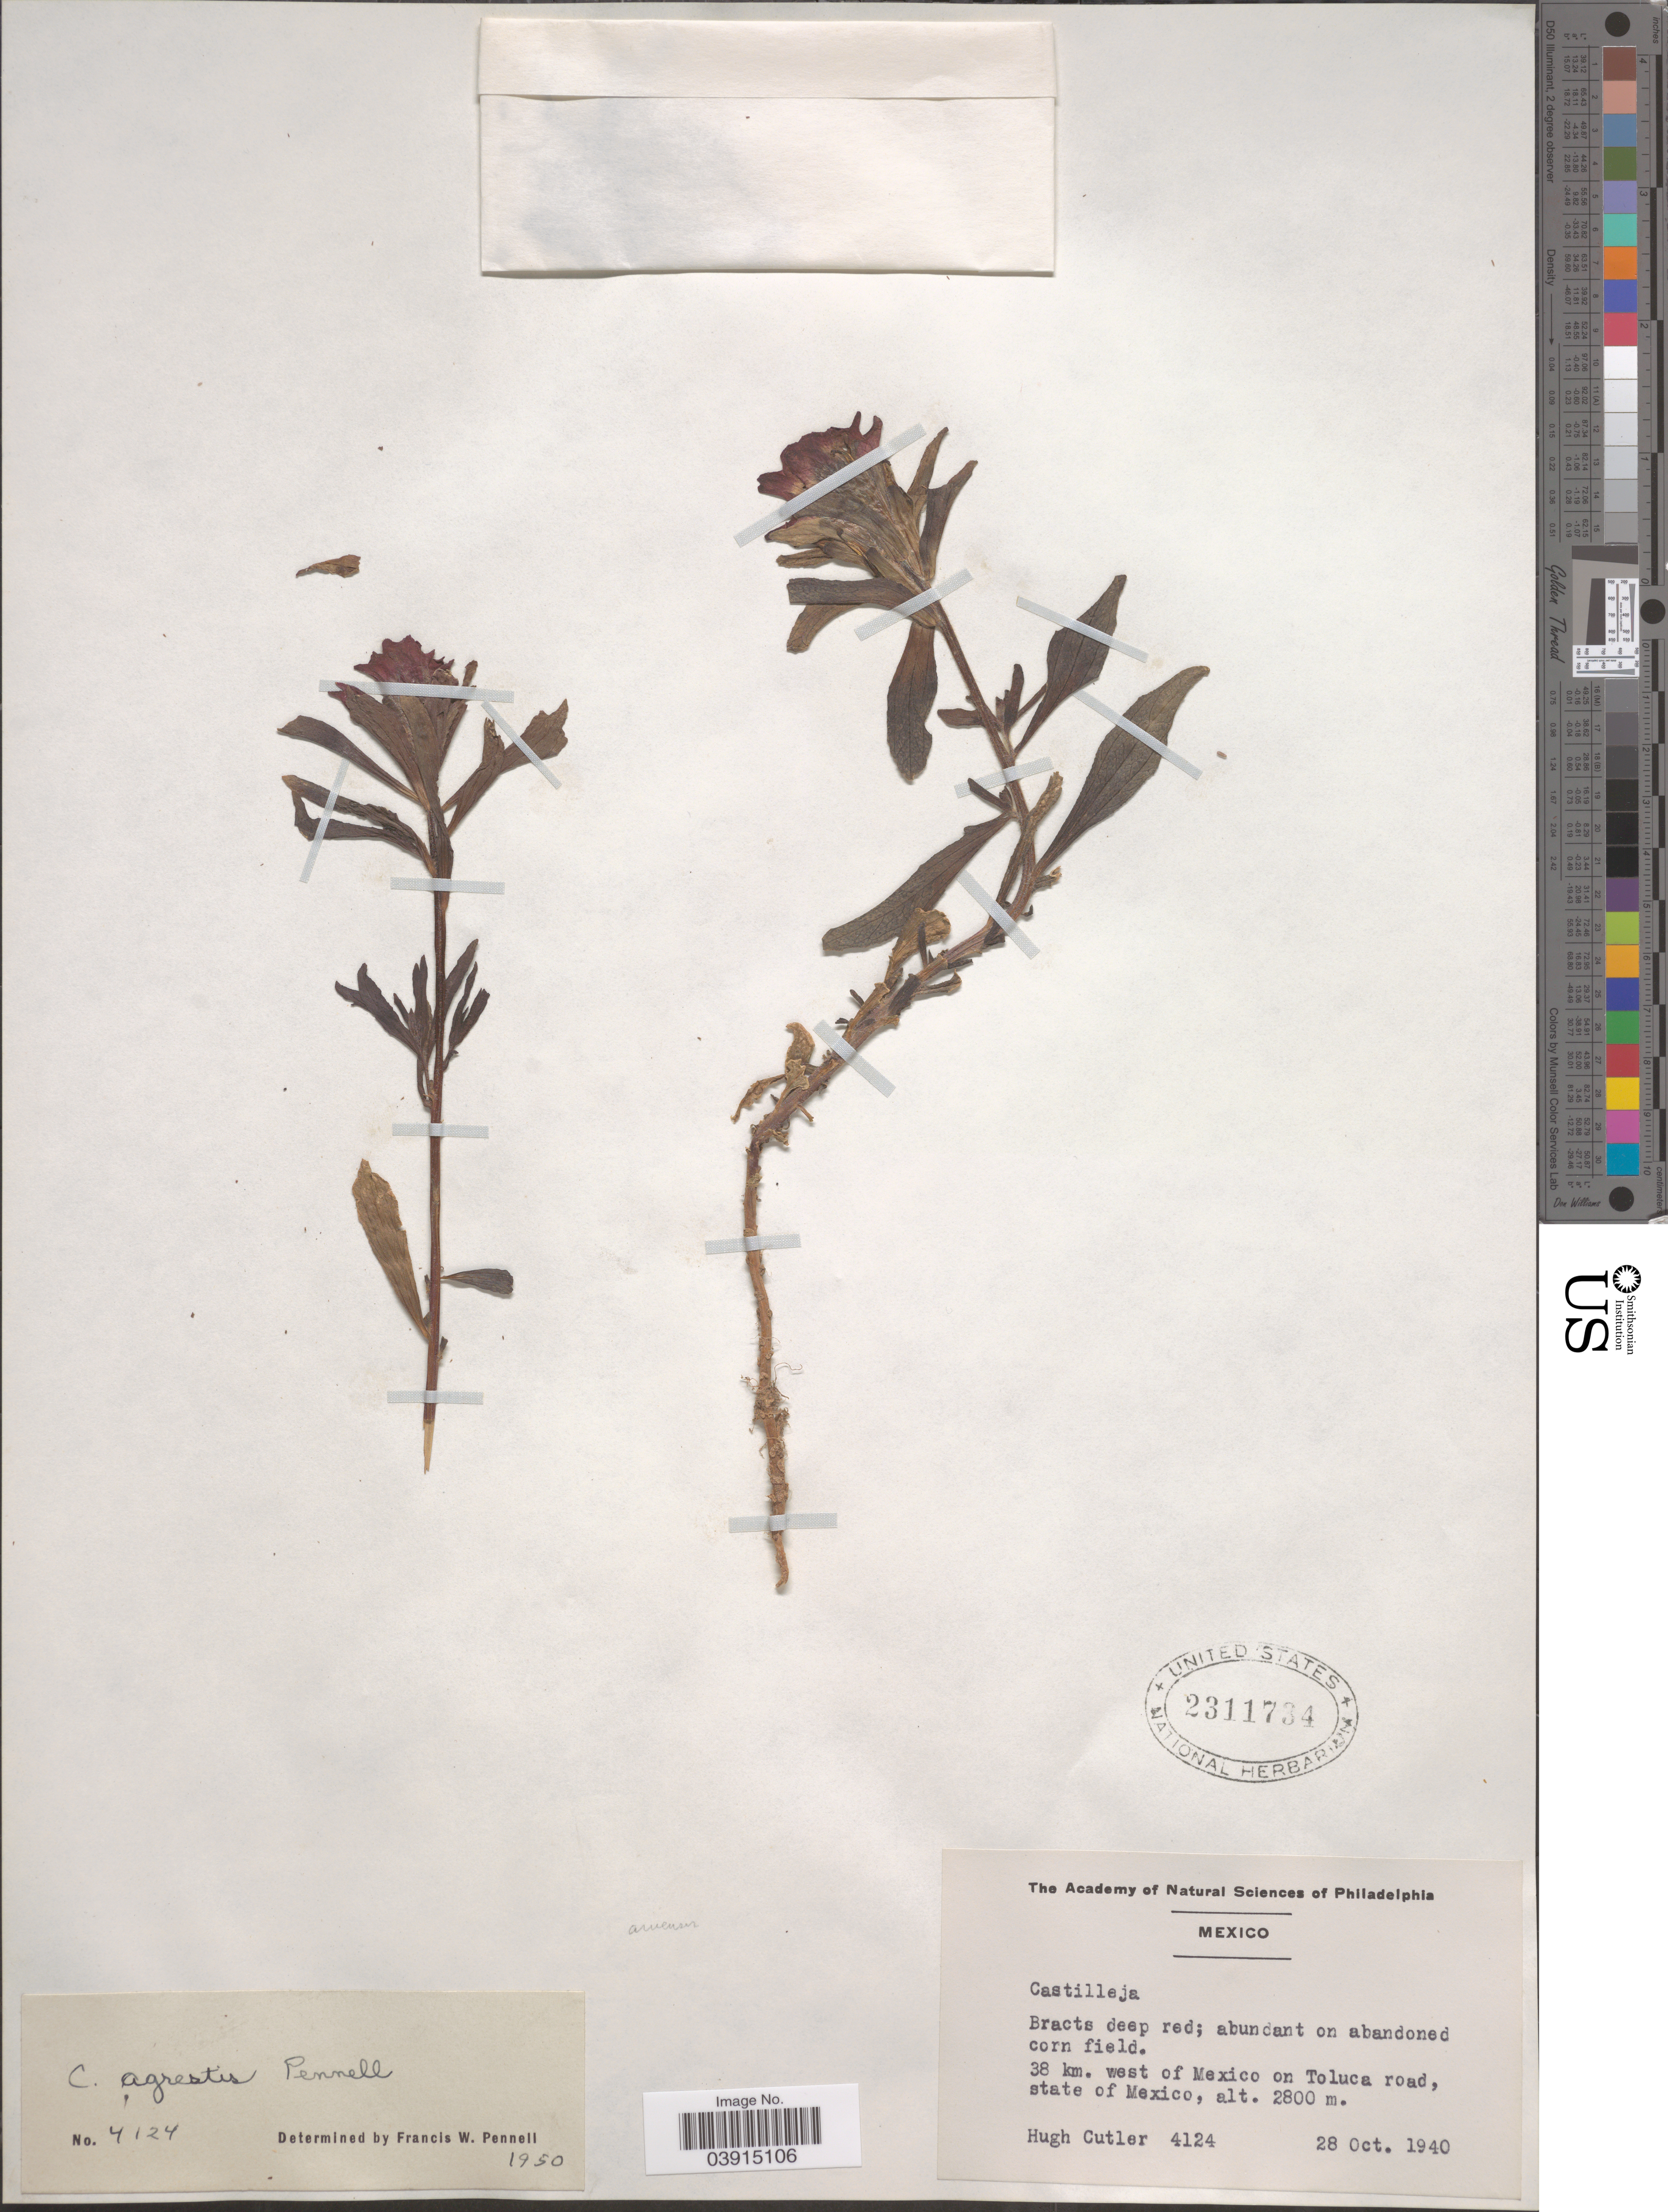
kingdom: Plantae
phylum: Tracheophyta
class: Magnoliopsida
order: Lamiales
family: Orobanchaceae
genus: Castilleja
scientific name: Castilleja arvensis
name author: Schltdl. & Cham.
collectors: H. C. Cutler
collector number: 4124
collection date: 1940-10-28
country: Mexico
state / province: México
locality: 38 km. west of Mexico on Toluca road.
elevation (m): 2800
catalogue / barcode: US 2311734